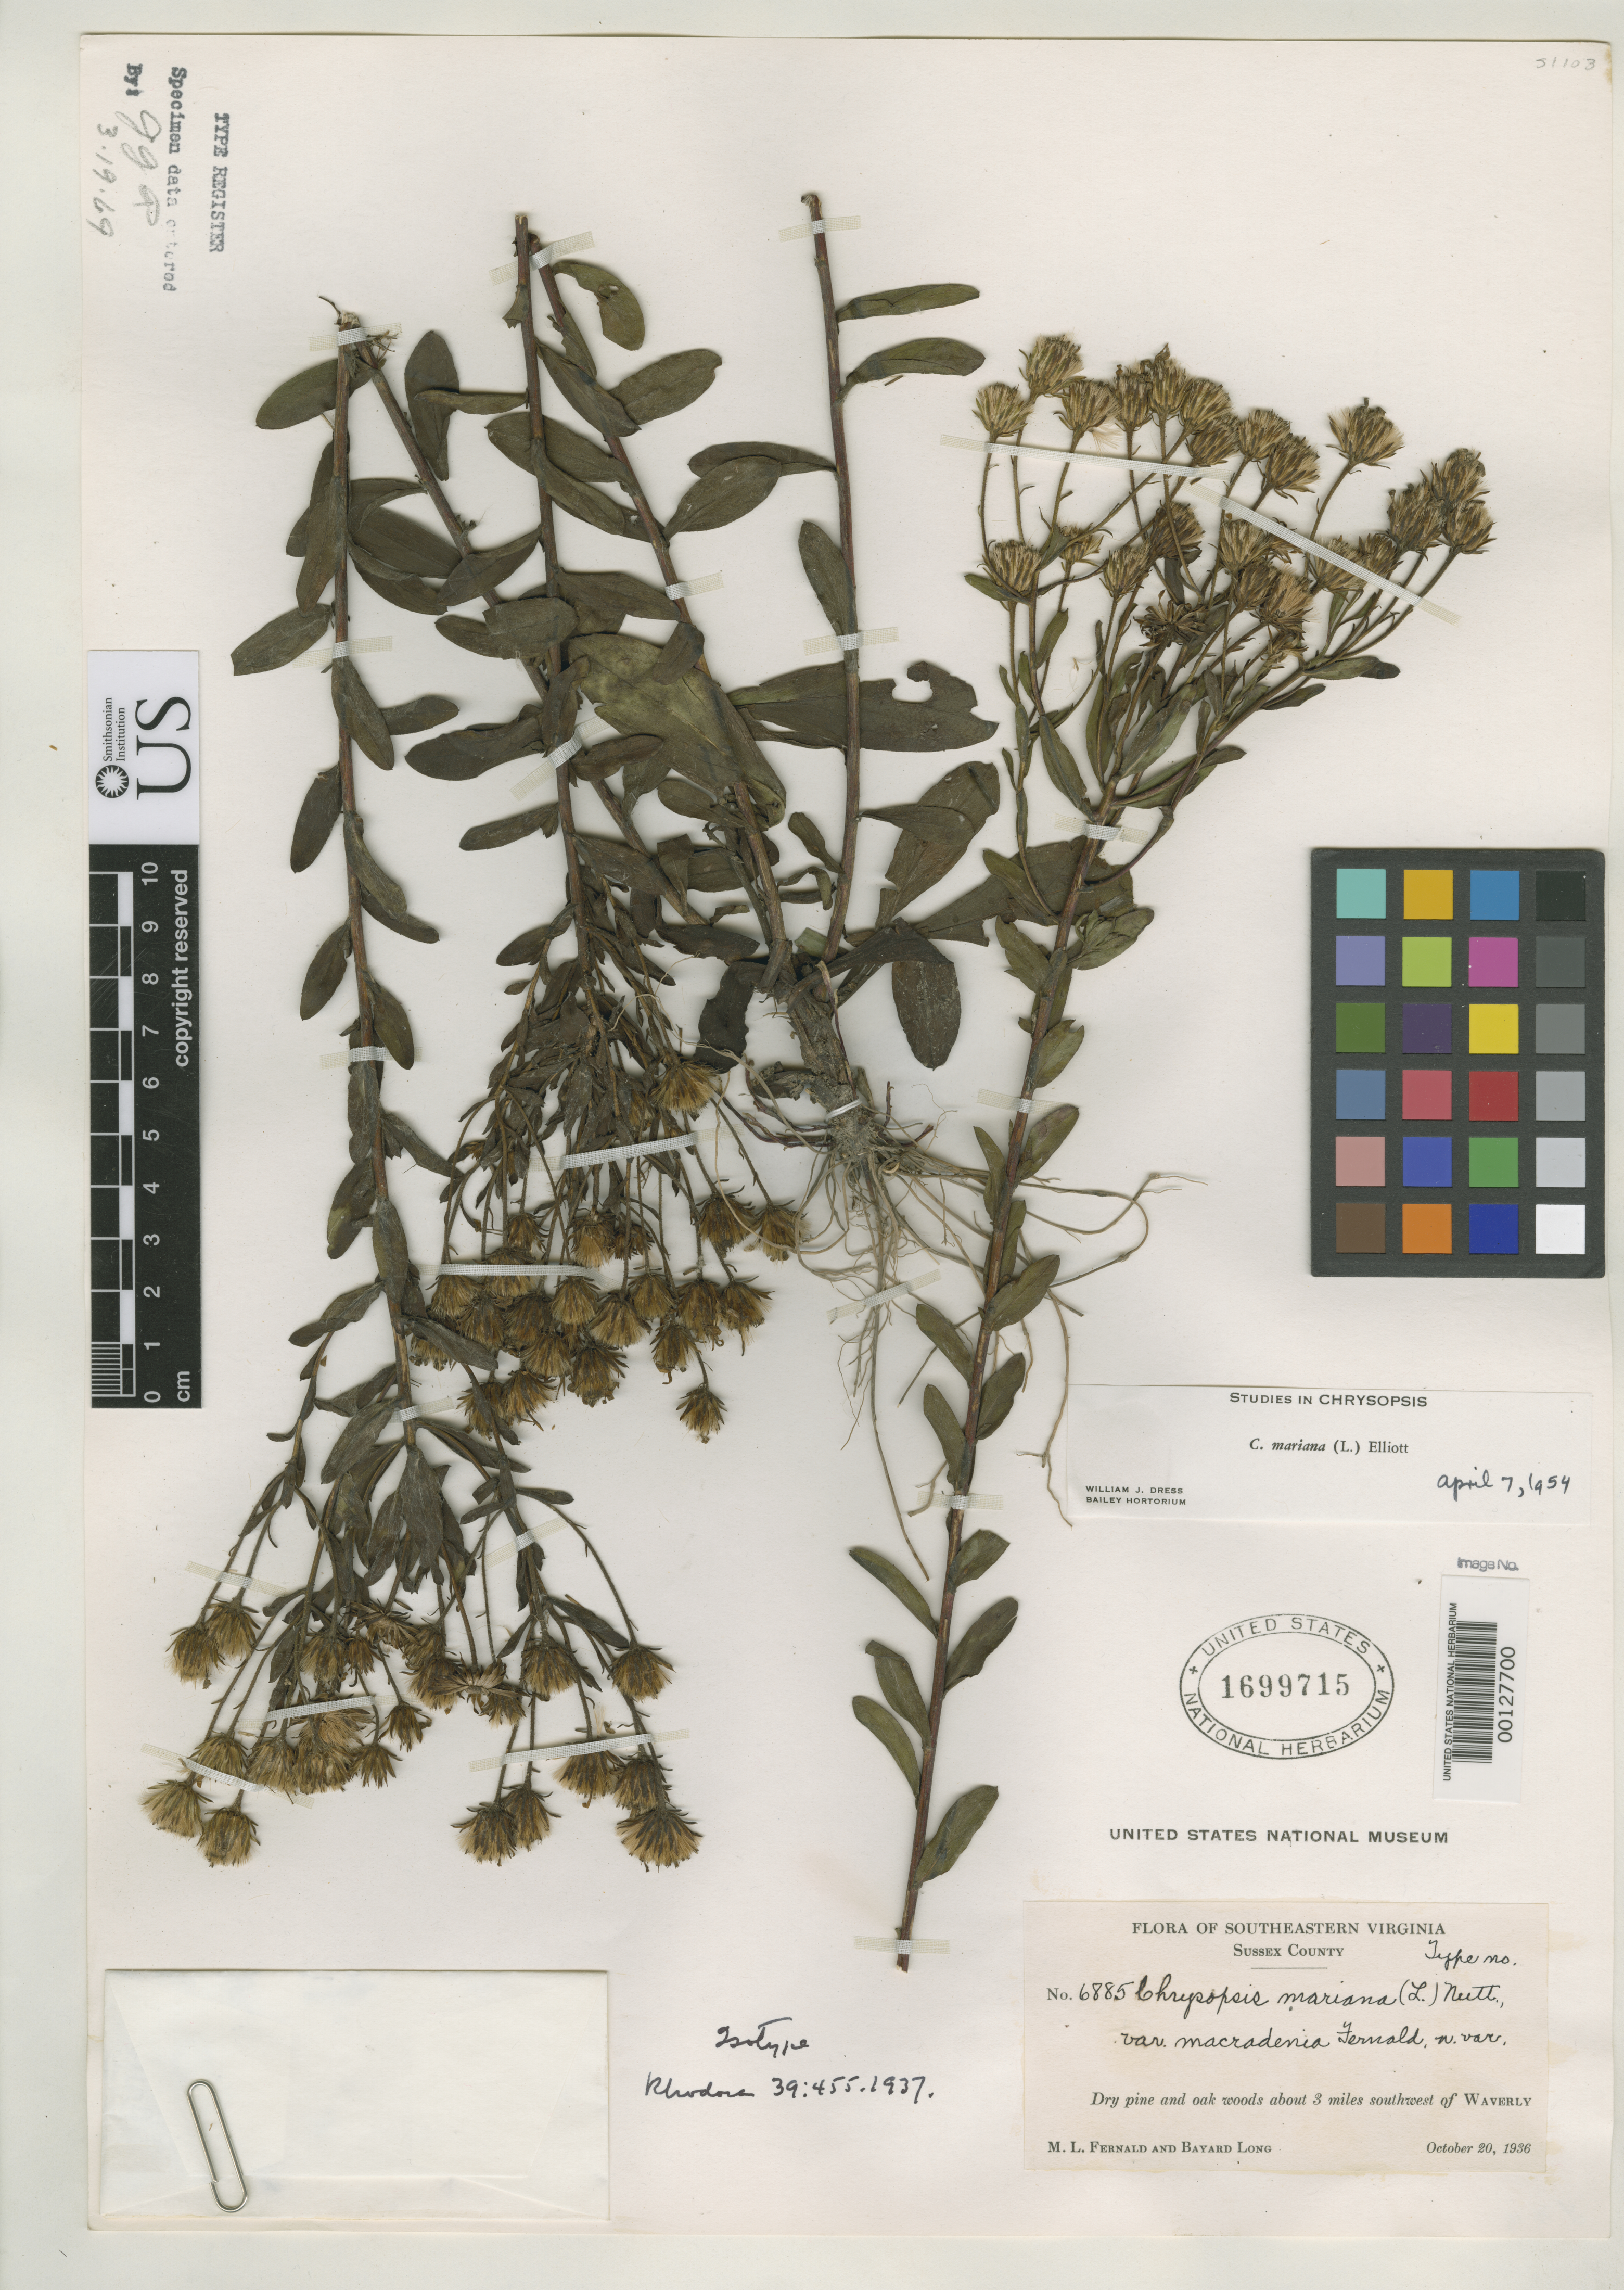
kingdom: Plantae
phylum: Tracheophyta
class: Magnoliopsida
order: Asterales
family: Asteraceae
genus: Chrysopsis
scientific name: Chrysopsis mariana var. macradenia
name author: Fernald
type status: Isotype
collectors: M. L. Fernald & B. H. Long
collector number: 6885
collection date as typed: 20 Oct 1936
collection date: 1936-10-20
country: United States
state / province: Virginia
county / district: Sussex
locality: Waverly.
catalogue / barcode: US 1699715